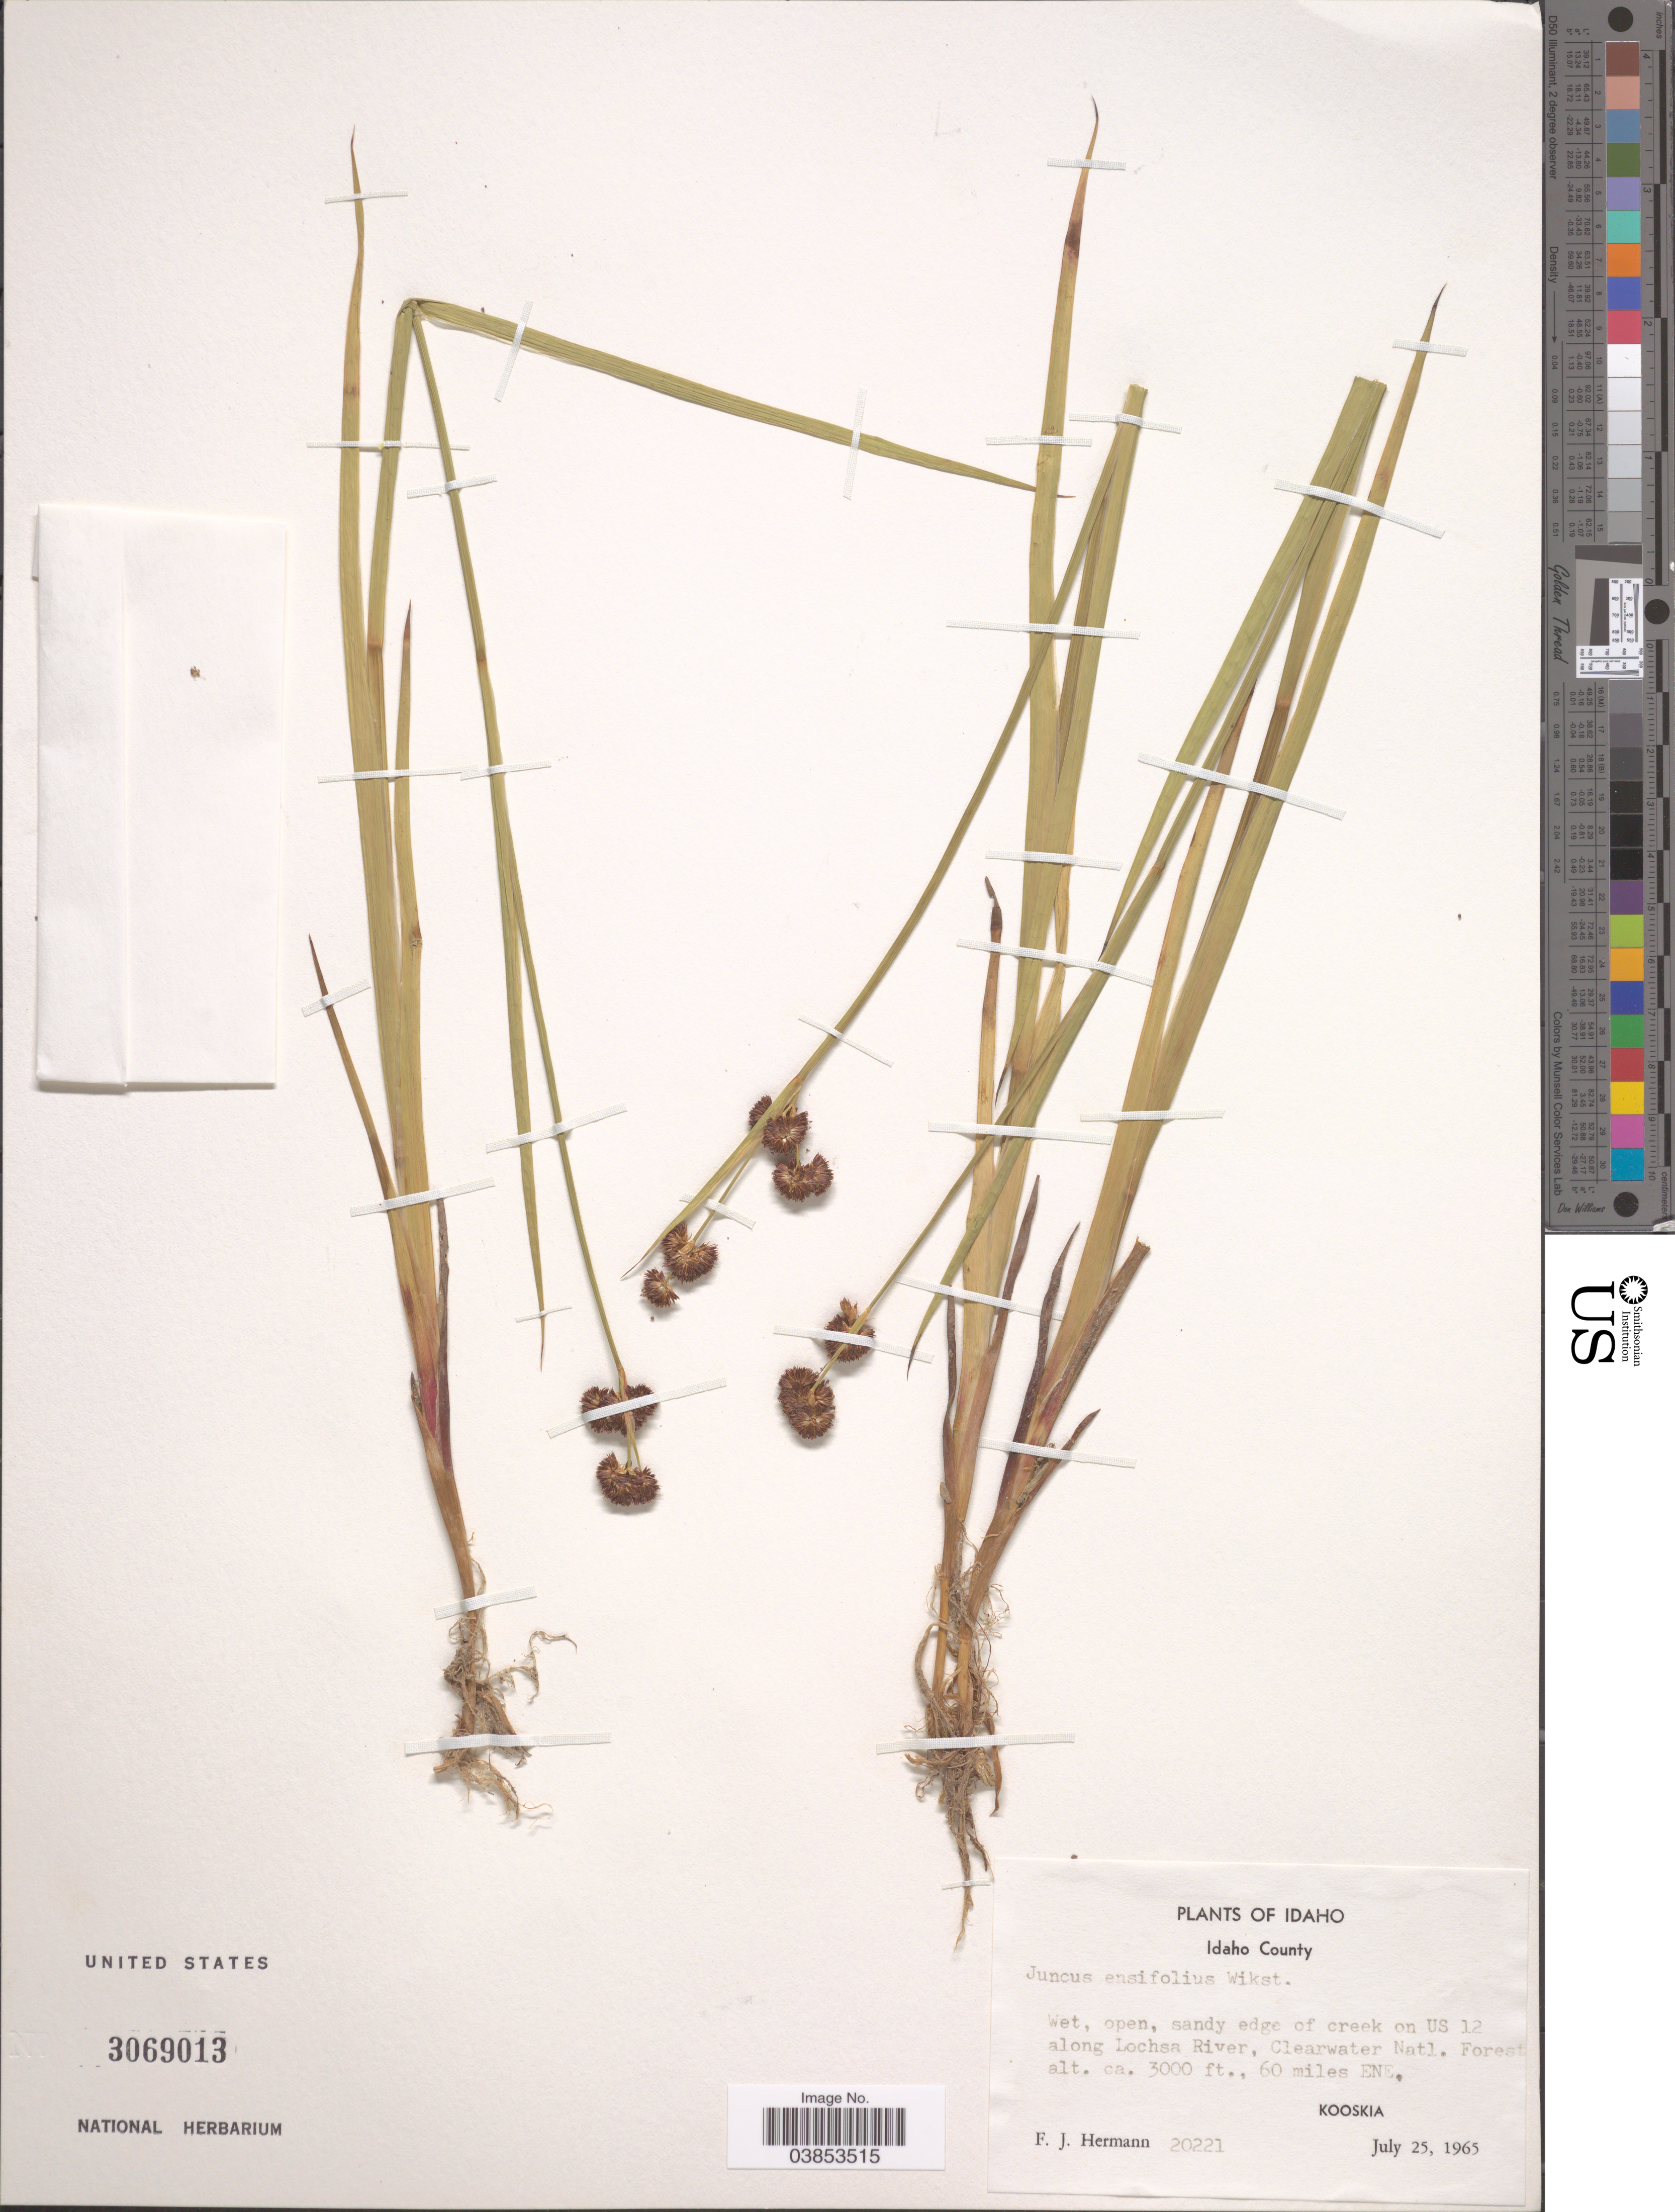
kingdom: Plantae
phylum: Tracheophyta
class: Liliopsida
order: Poales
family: Juncaceae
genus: Juncus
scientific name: Juncus ensifolius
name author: Wikstr.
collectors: F. J. Hermann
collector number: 20221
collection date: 1965-07-25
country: United States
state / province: Idaho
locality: Idaho County. Sandy edge of creek on US 12 along Lochsa River, Clearwater Natl. Forest, 60 miles ENE, Kooskia.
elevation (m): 914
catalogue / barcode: US 3069013